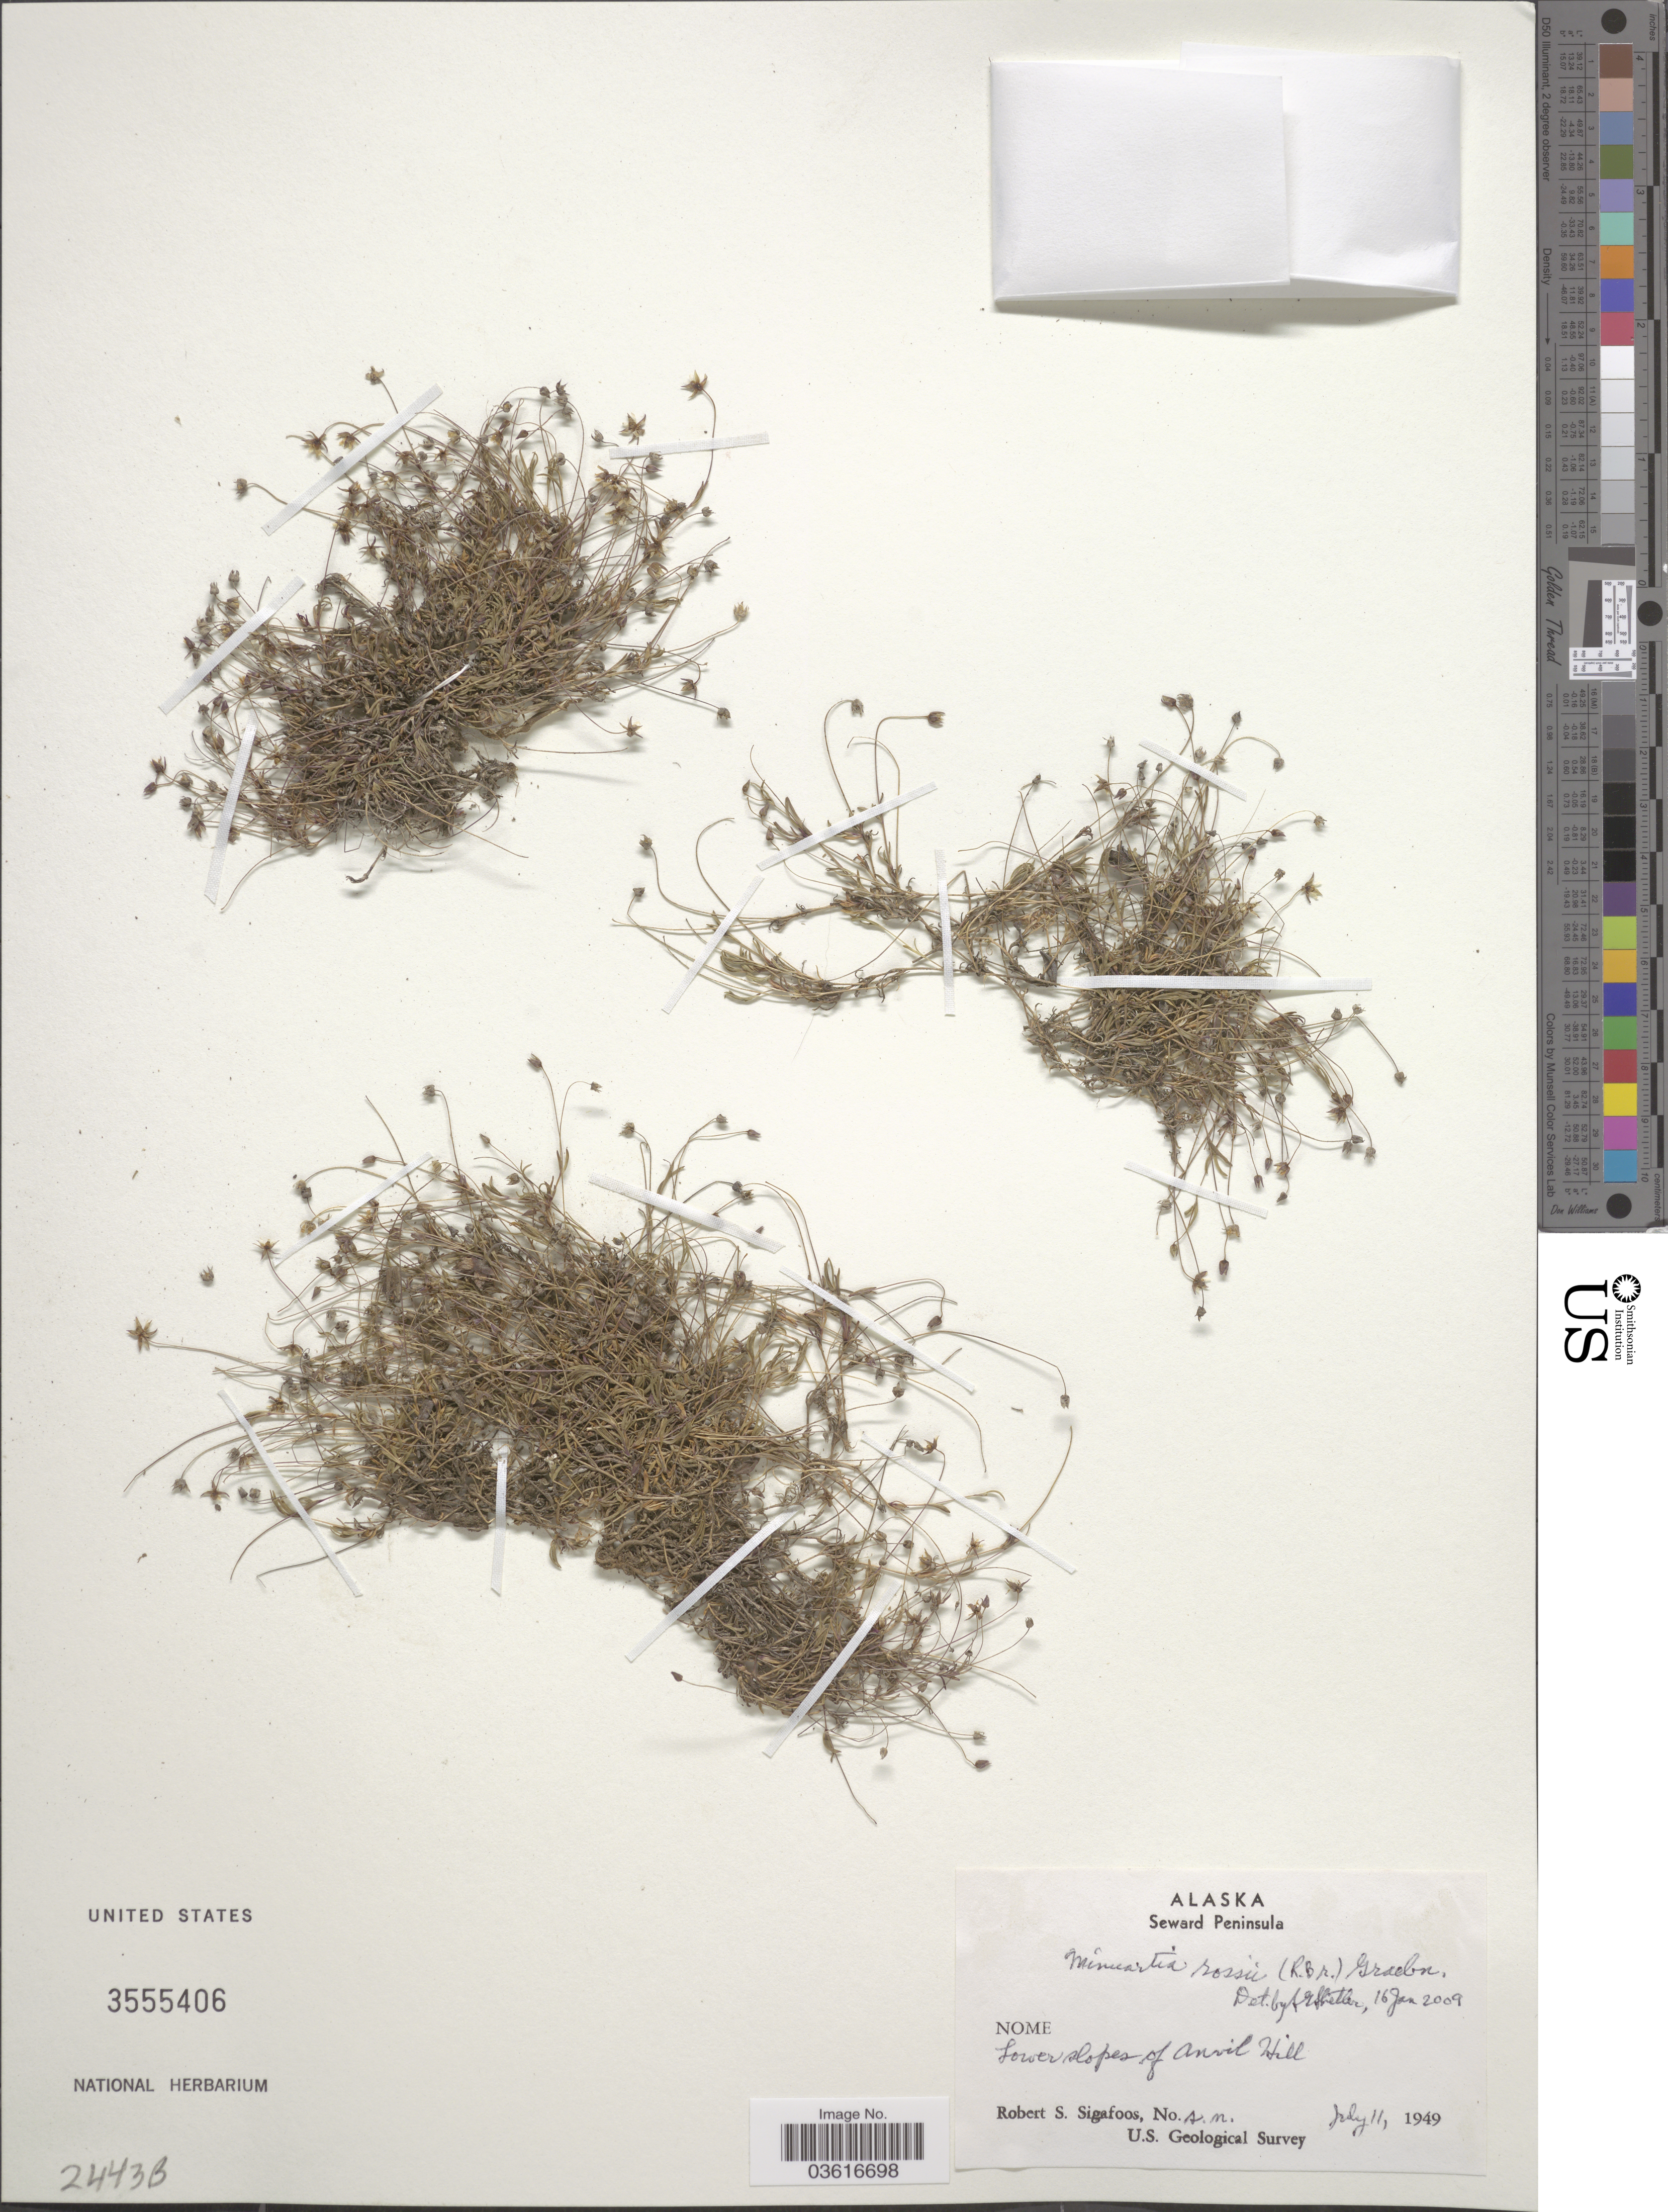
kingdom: Plantae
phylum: Tracheophyta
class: Magnoliopsida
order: Caryophyllales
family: Caryophyllaceae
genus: Minuartia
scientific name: Minuartia rossii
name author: (R. Br. ex Richardson) Graebn.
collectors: R. Sigafoos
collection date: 1949-07-11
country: United States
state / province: Alaska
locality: Seward Peninsula. Nome. Lower slopes of Anvil Hill.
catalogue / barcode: US 3555406